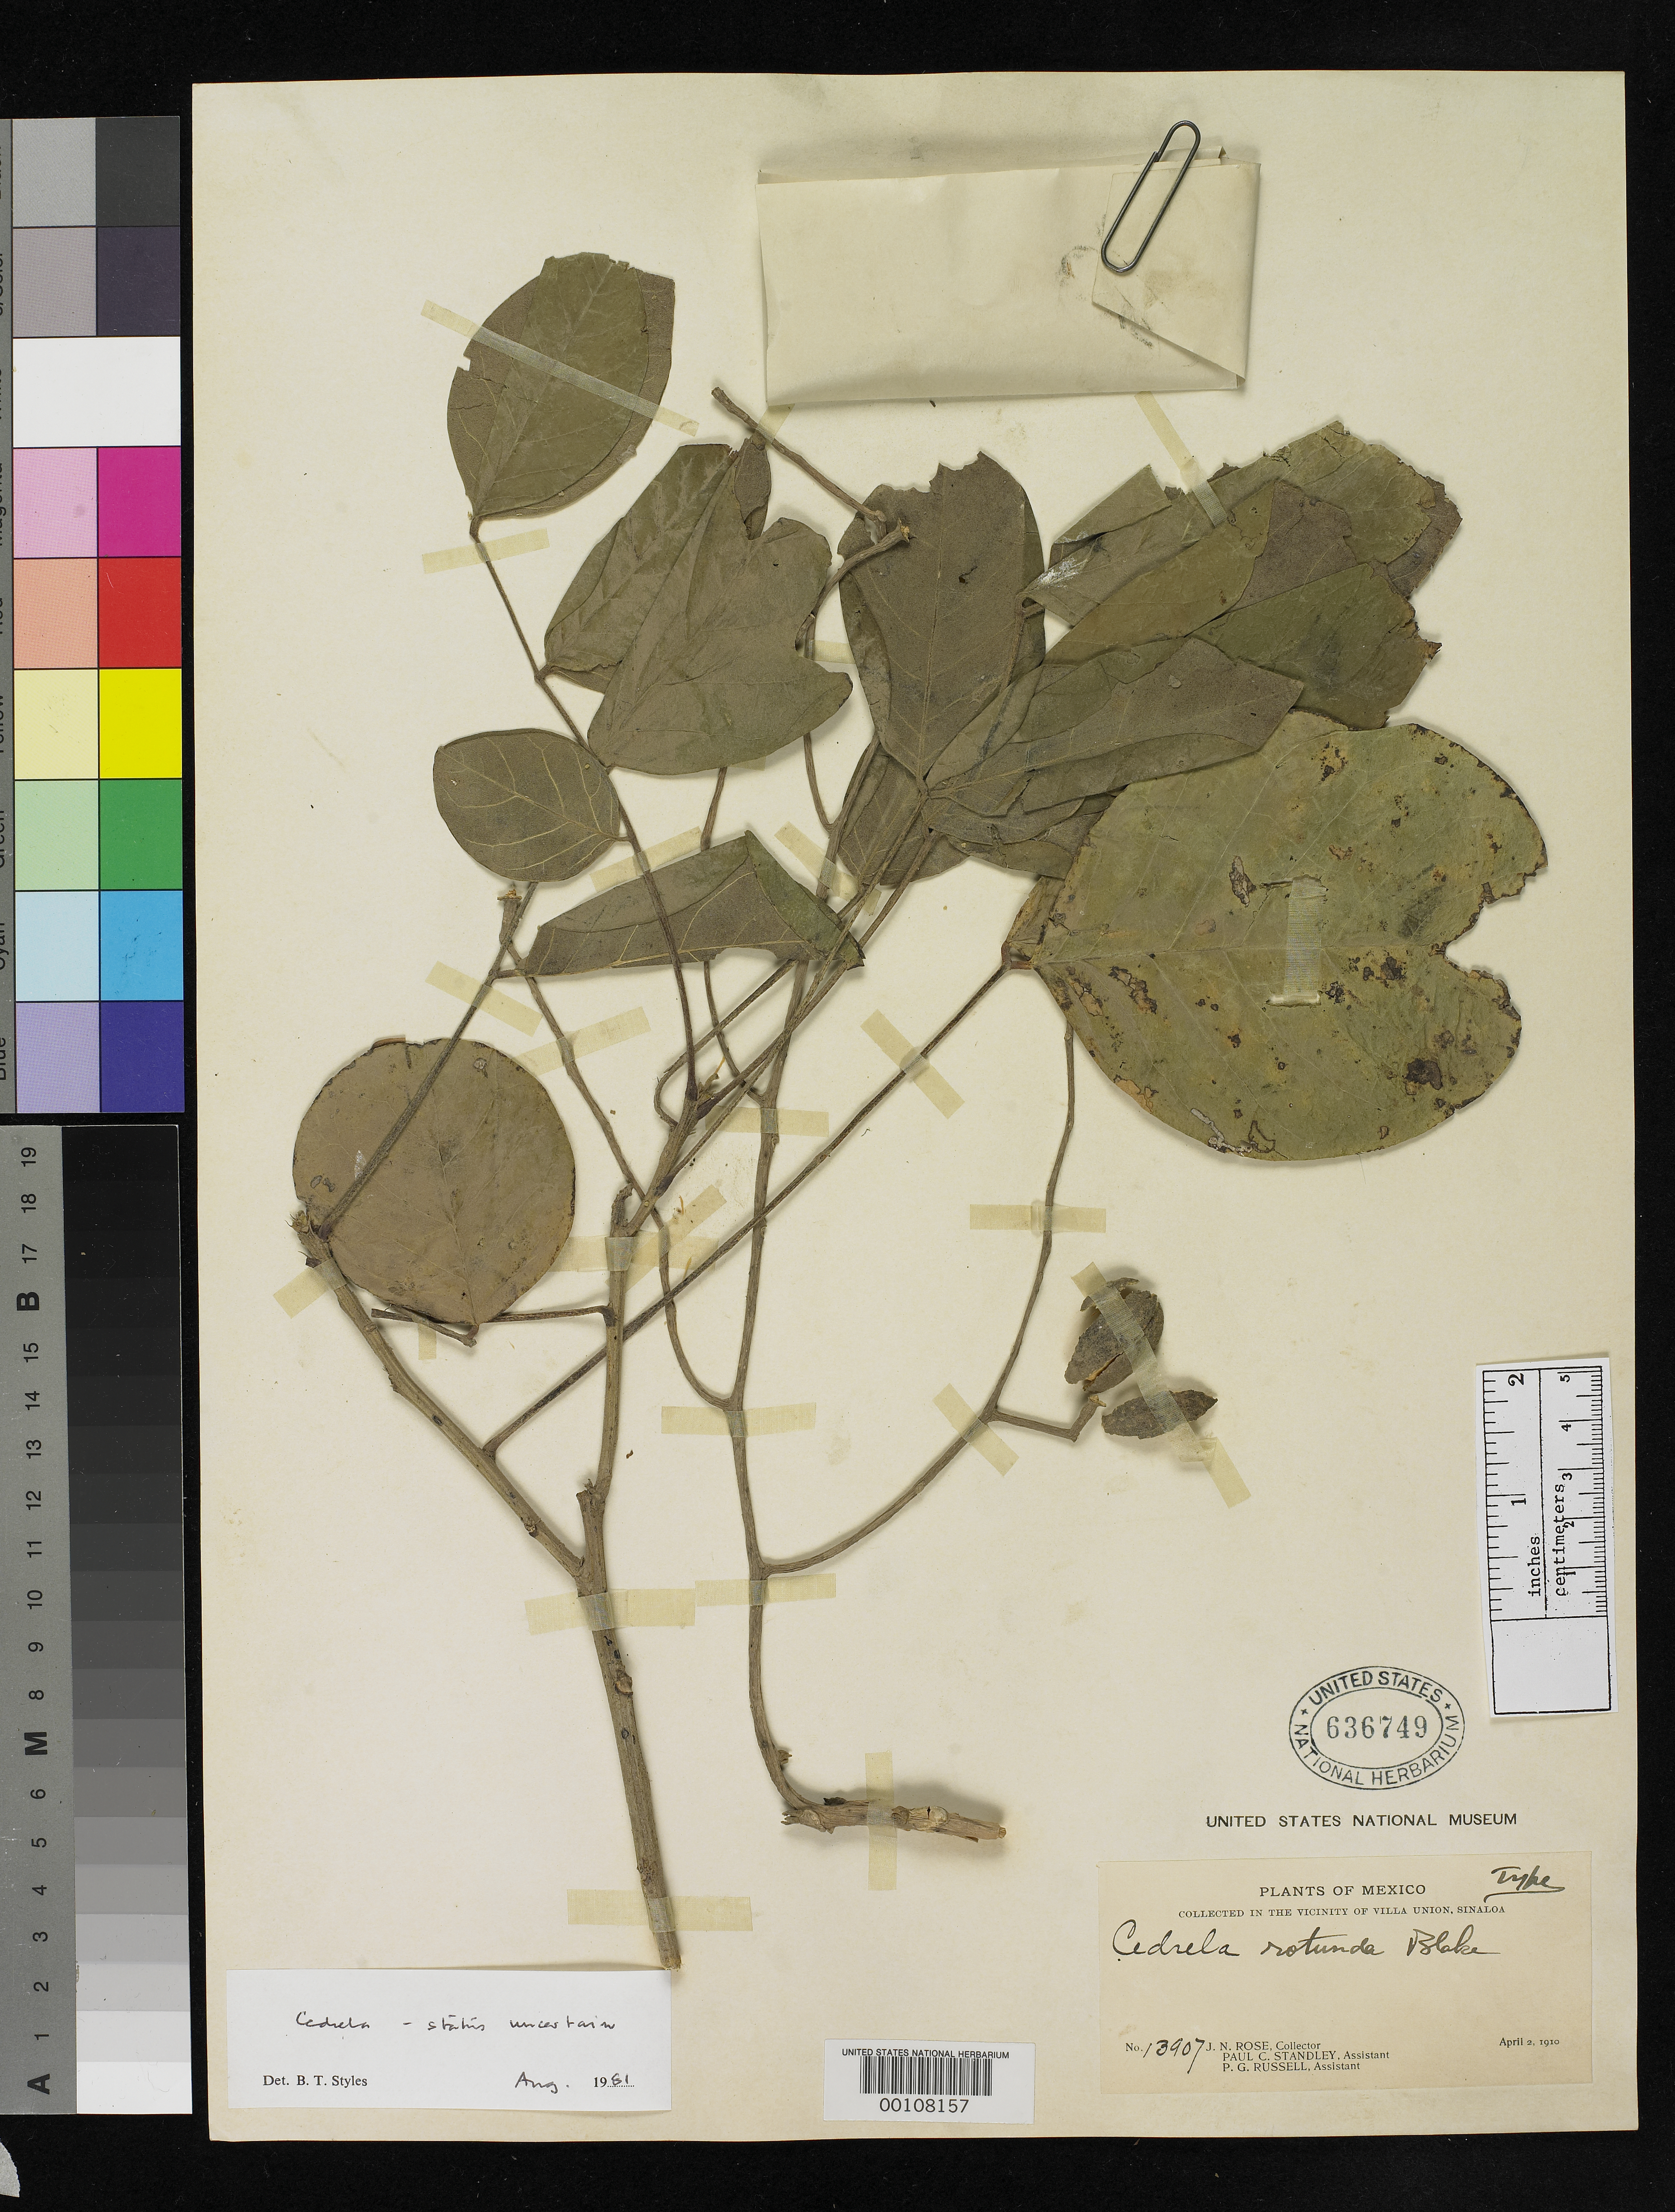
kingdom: Plantae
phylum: Tracheophyta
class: Magnoliopsida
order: Sapindales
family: Meliaceae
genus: Cedrela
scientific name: Cedrela rotunda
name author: S.F. Blake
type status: Holotype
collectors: J. N. Rose, P. C. Standley & P. G. Russell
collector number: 13907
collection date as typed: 12 Apr 1910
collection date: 1910-04-12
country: Mexico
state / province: Sinaloa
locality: Vicinity of Villa Union.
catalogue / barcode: US 636749